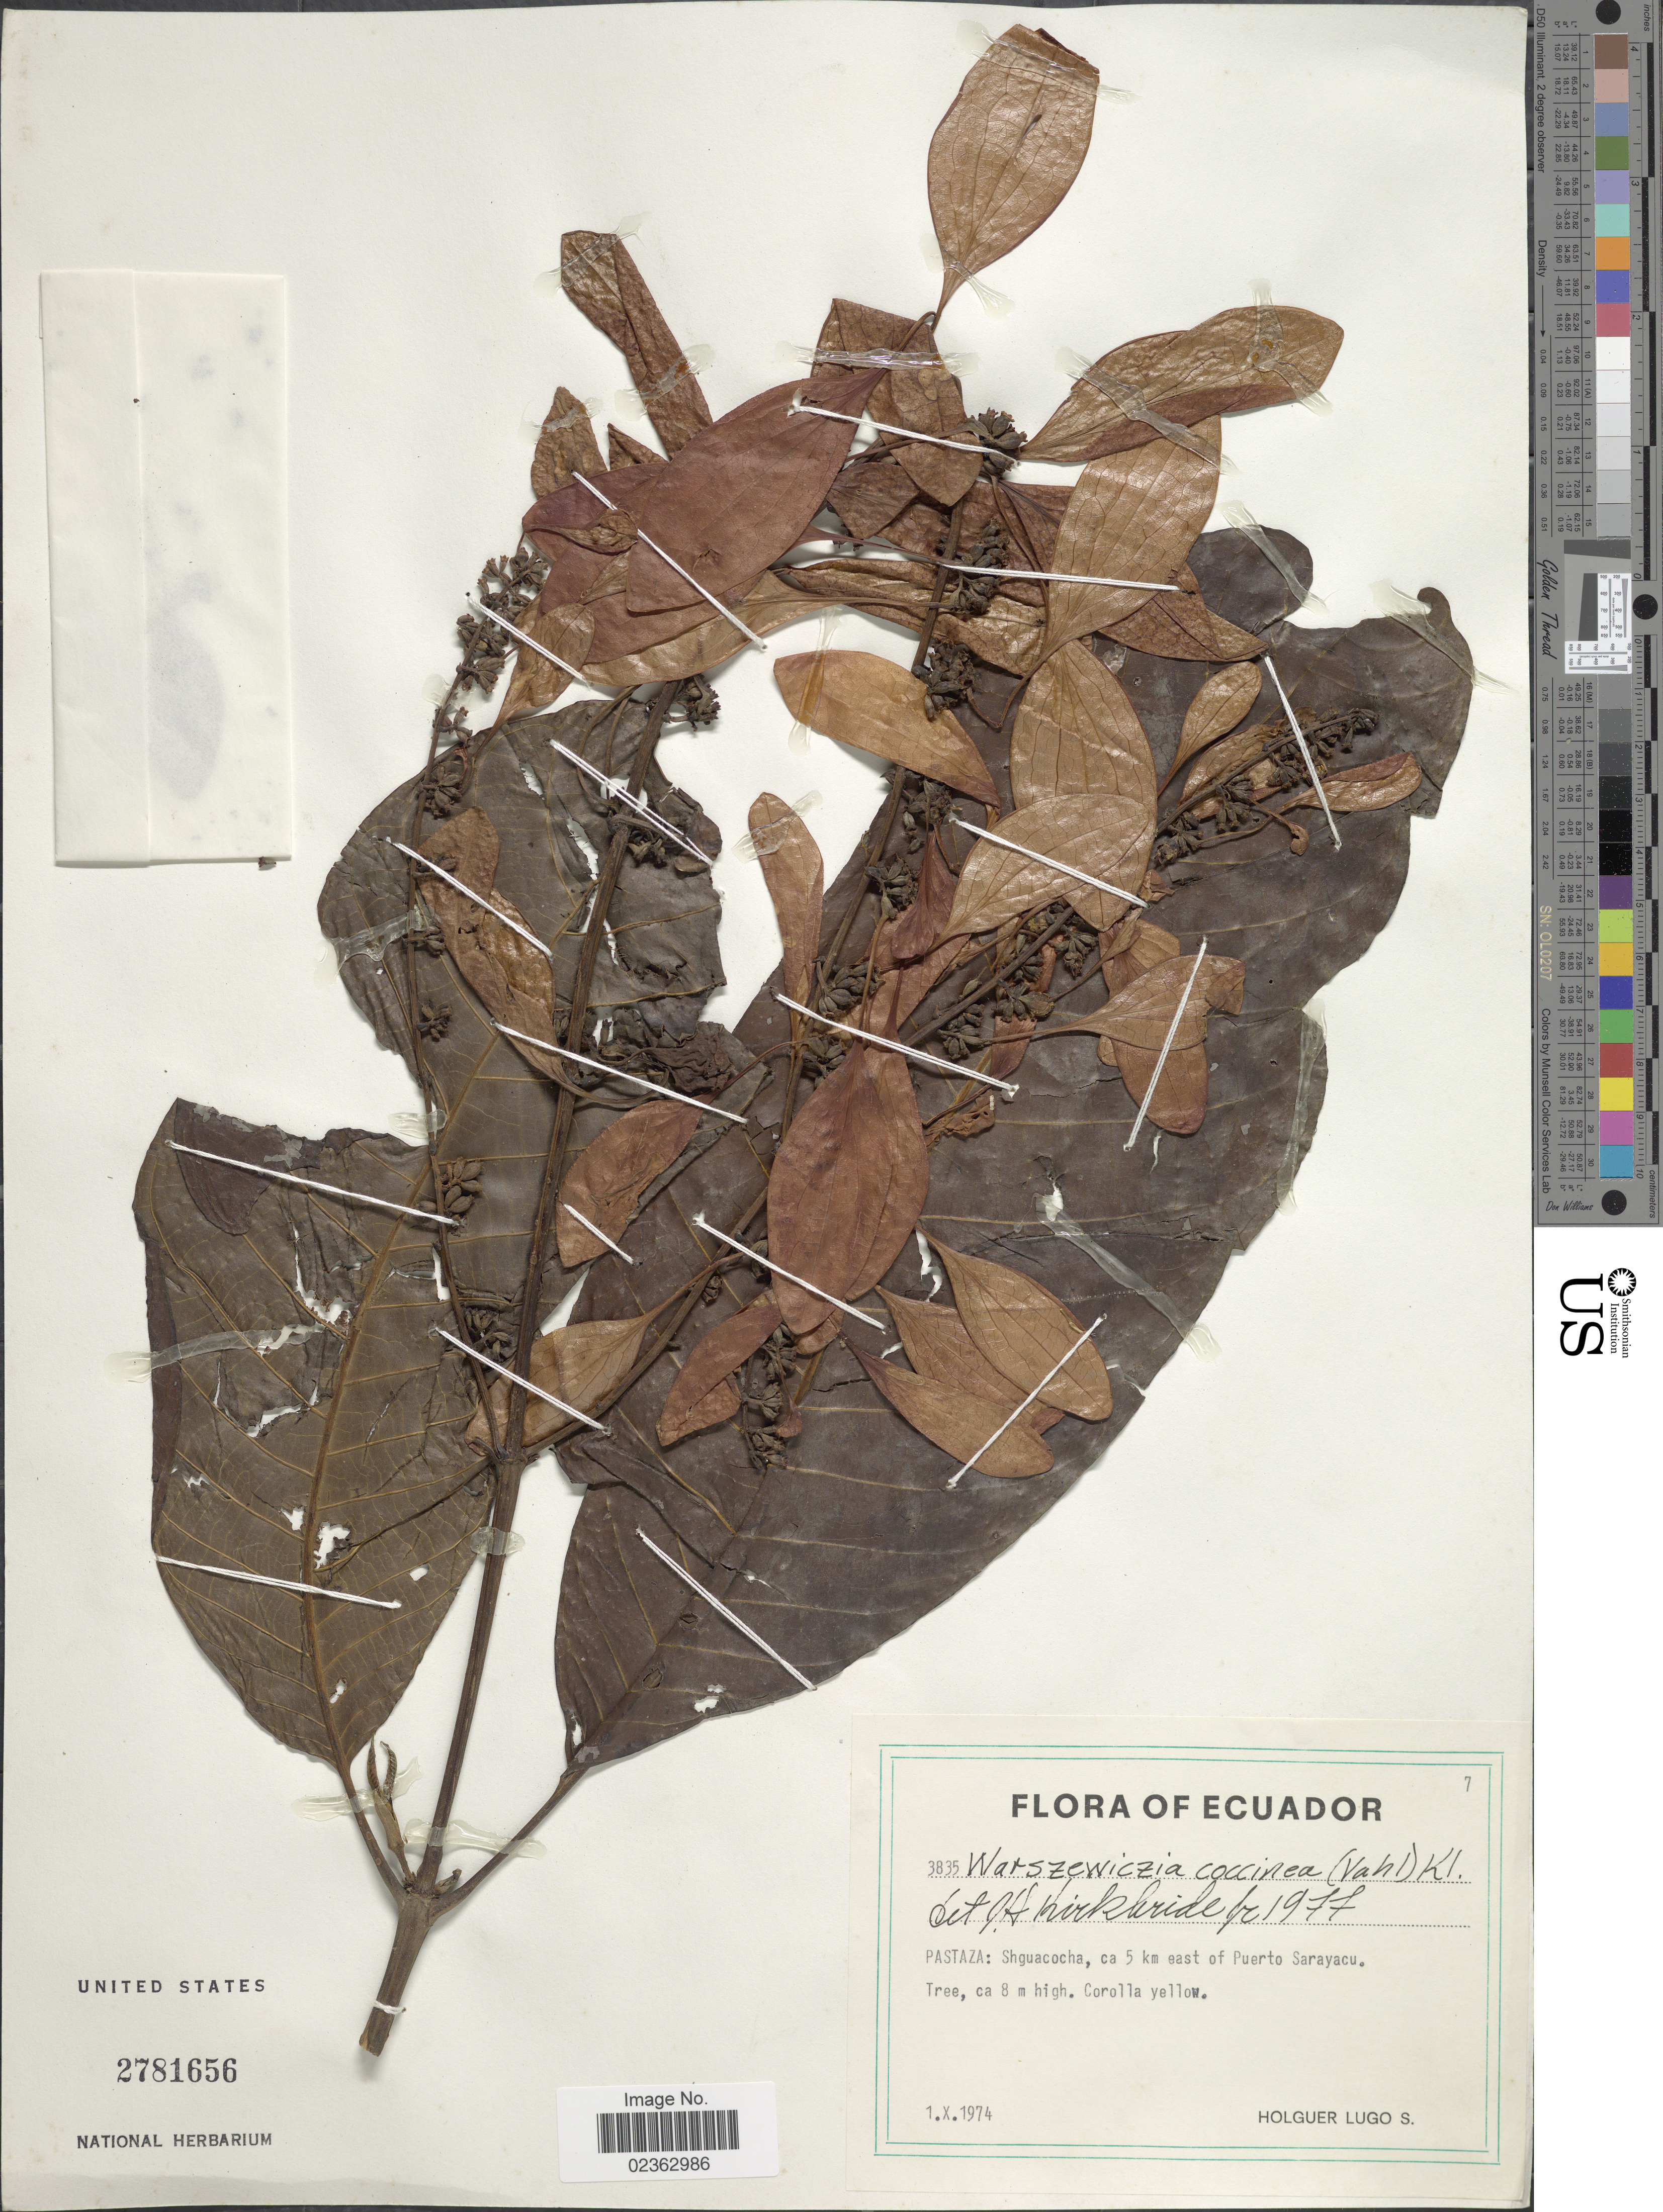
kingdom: Plantae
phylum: Tracheophyta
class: Magnoliopsida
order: Gentianales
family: Rubiaceae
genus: Warszewiczia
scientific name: Warszewiczia coccinea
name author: (Vahl) Klotzsch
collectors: H. Lugo S.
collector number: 3835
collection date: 1974-10-01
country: Ecuador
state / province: Pastaza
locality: Shguacocha, ca 5 km east of Puerto Sarayacu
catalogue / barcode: US 2781656